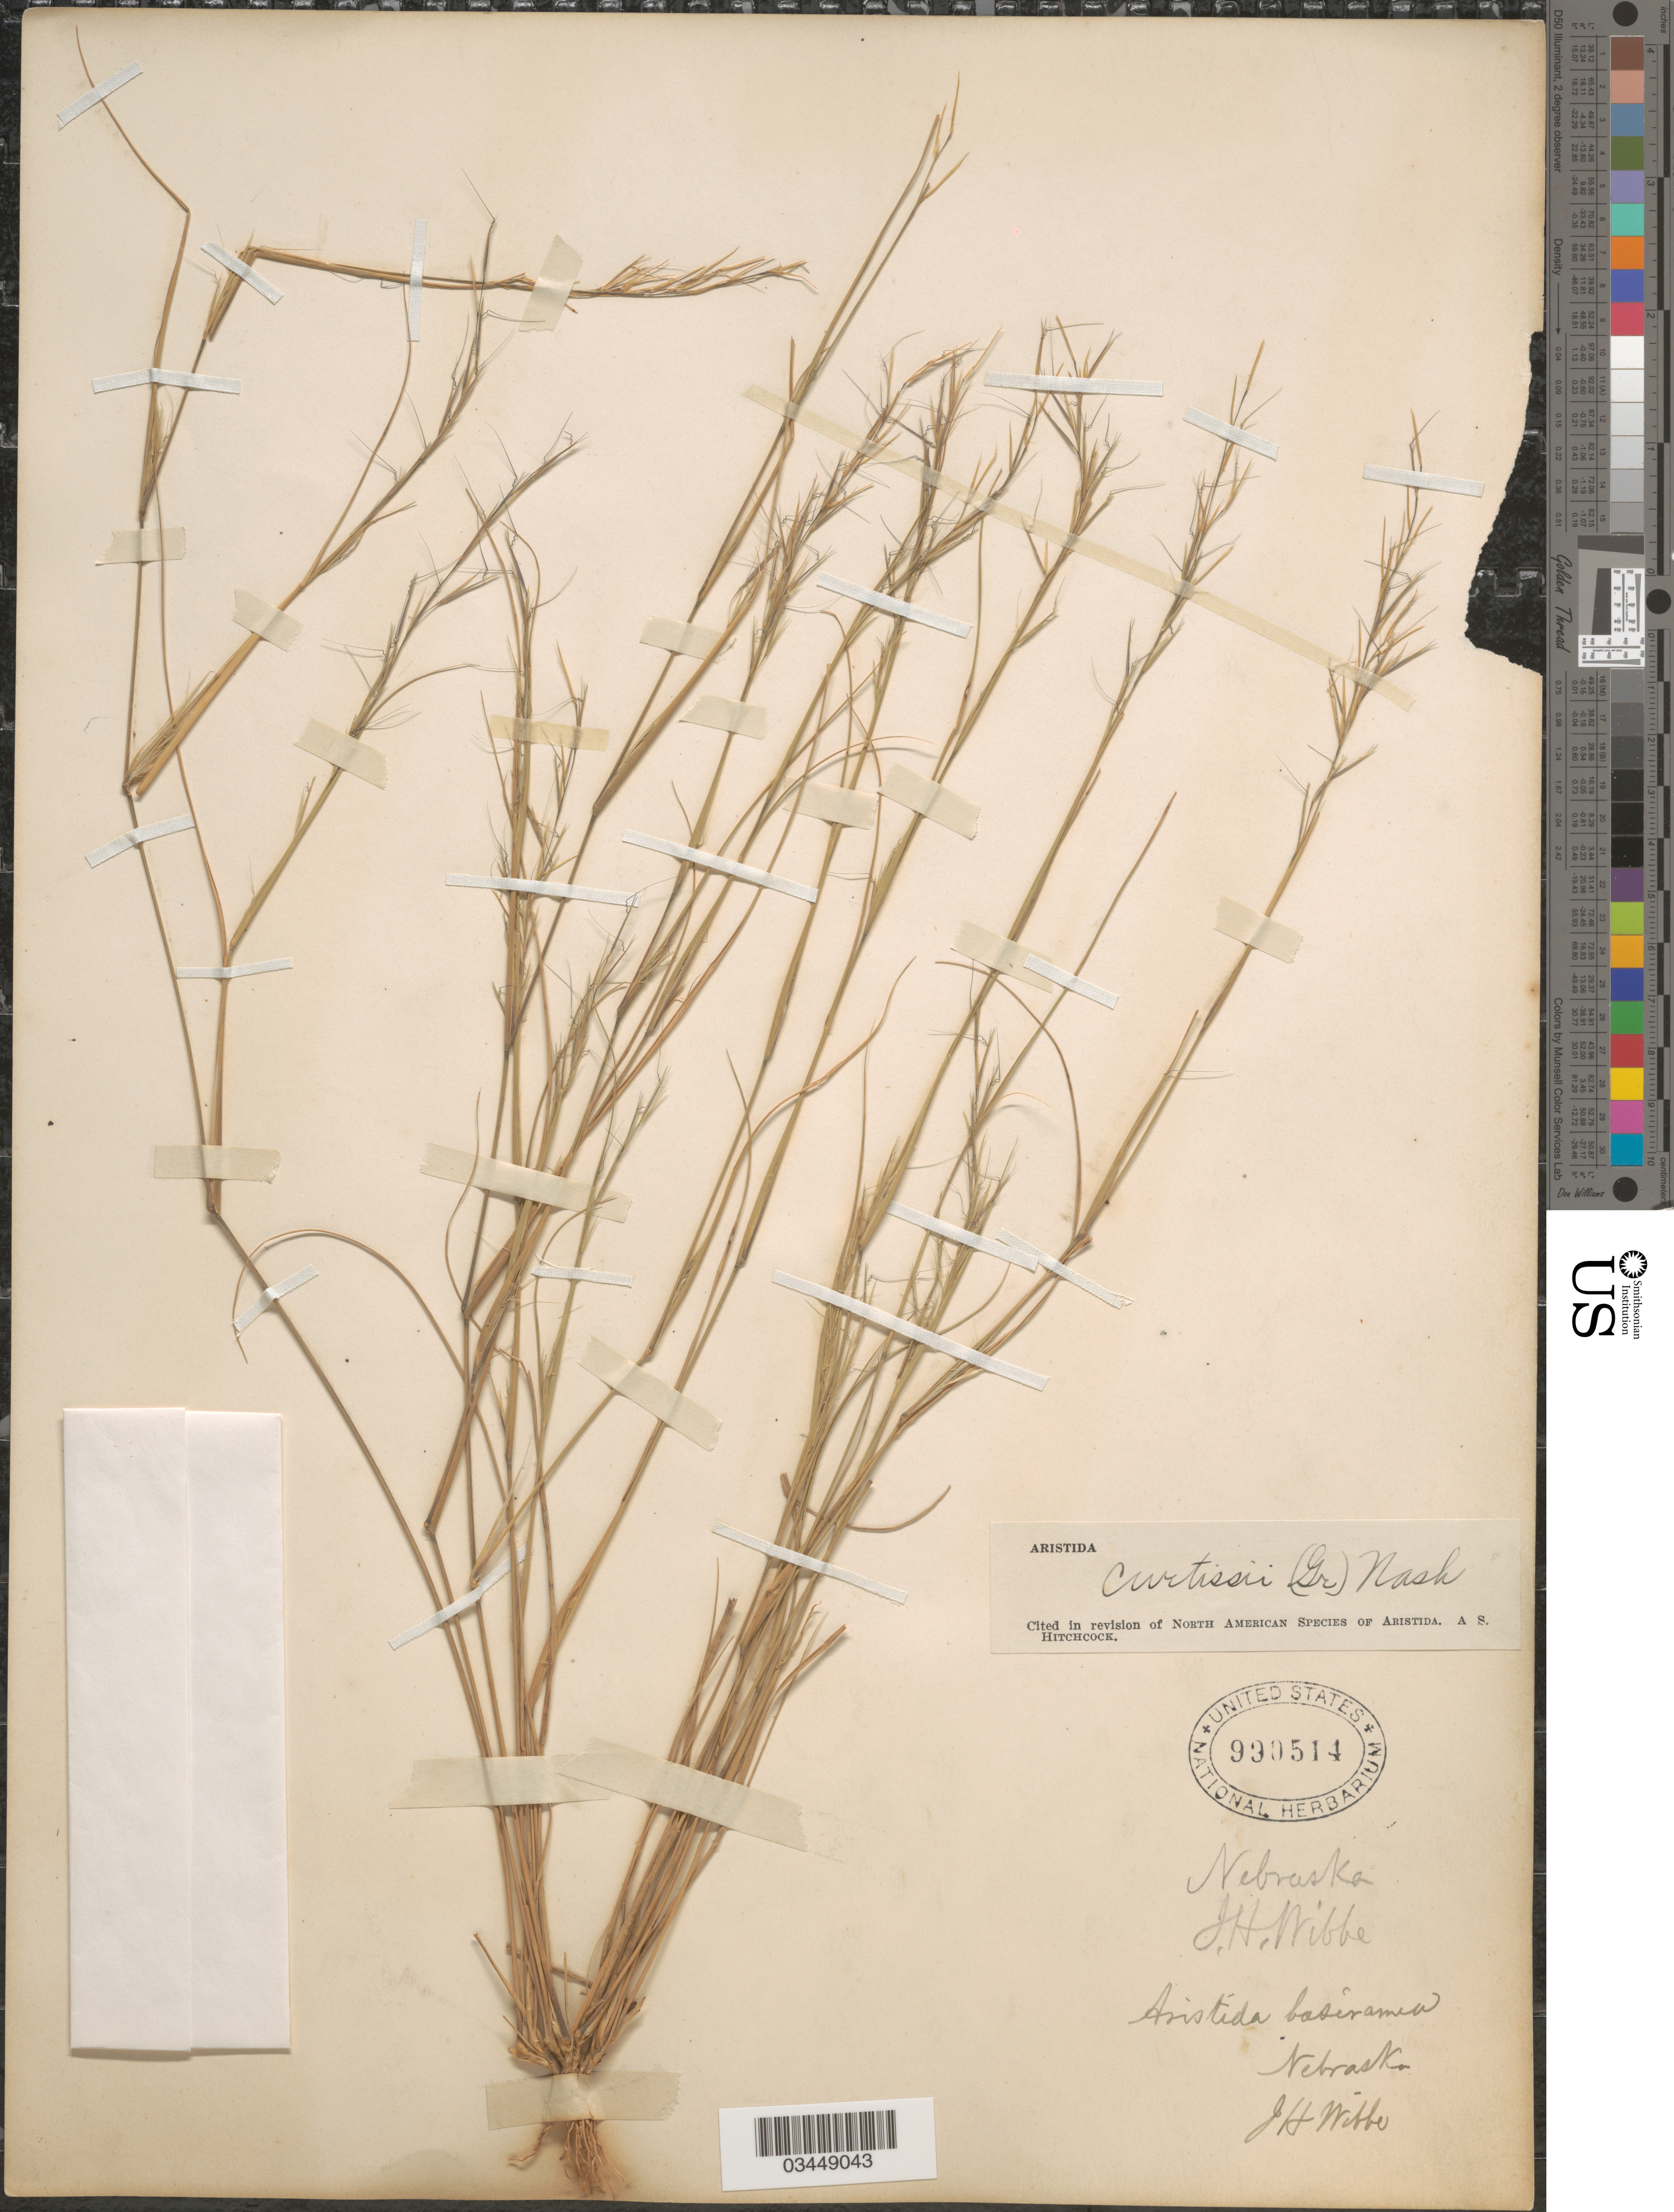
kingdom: Plantae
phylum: Tracheophyta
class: Liliopsida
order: Poales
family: Poaceae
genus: Aristida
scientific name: Aristida dichotoma var. dichotoma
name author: Michx.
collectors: J. Wibbe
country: United States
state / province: Nebraska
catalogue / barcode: US 990514